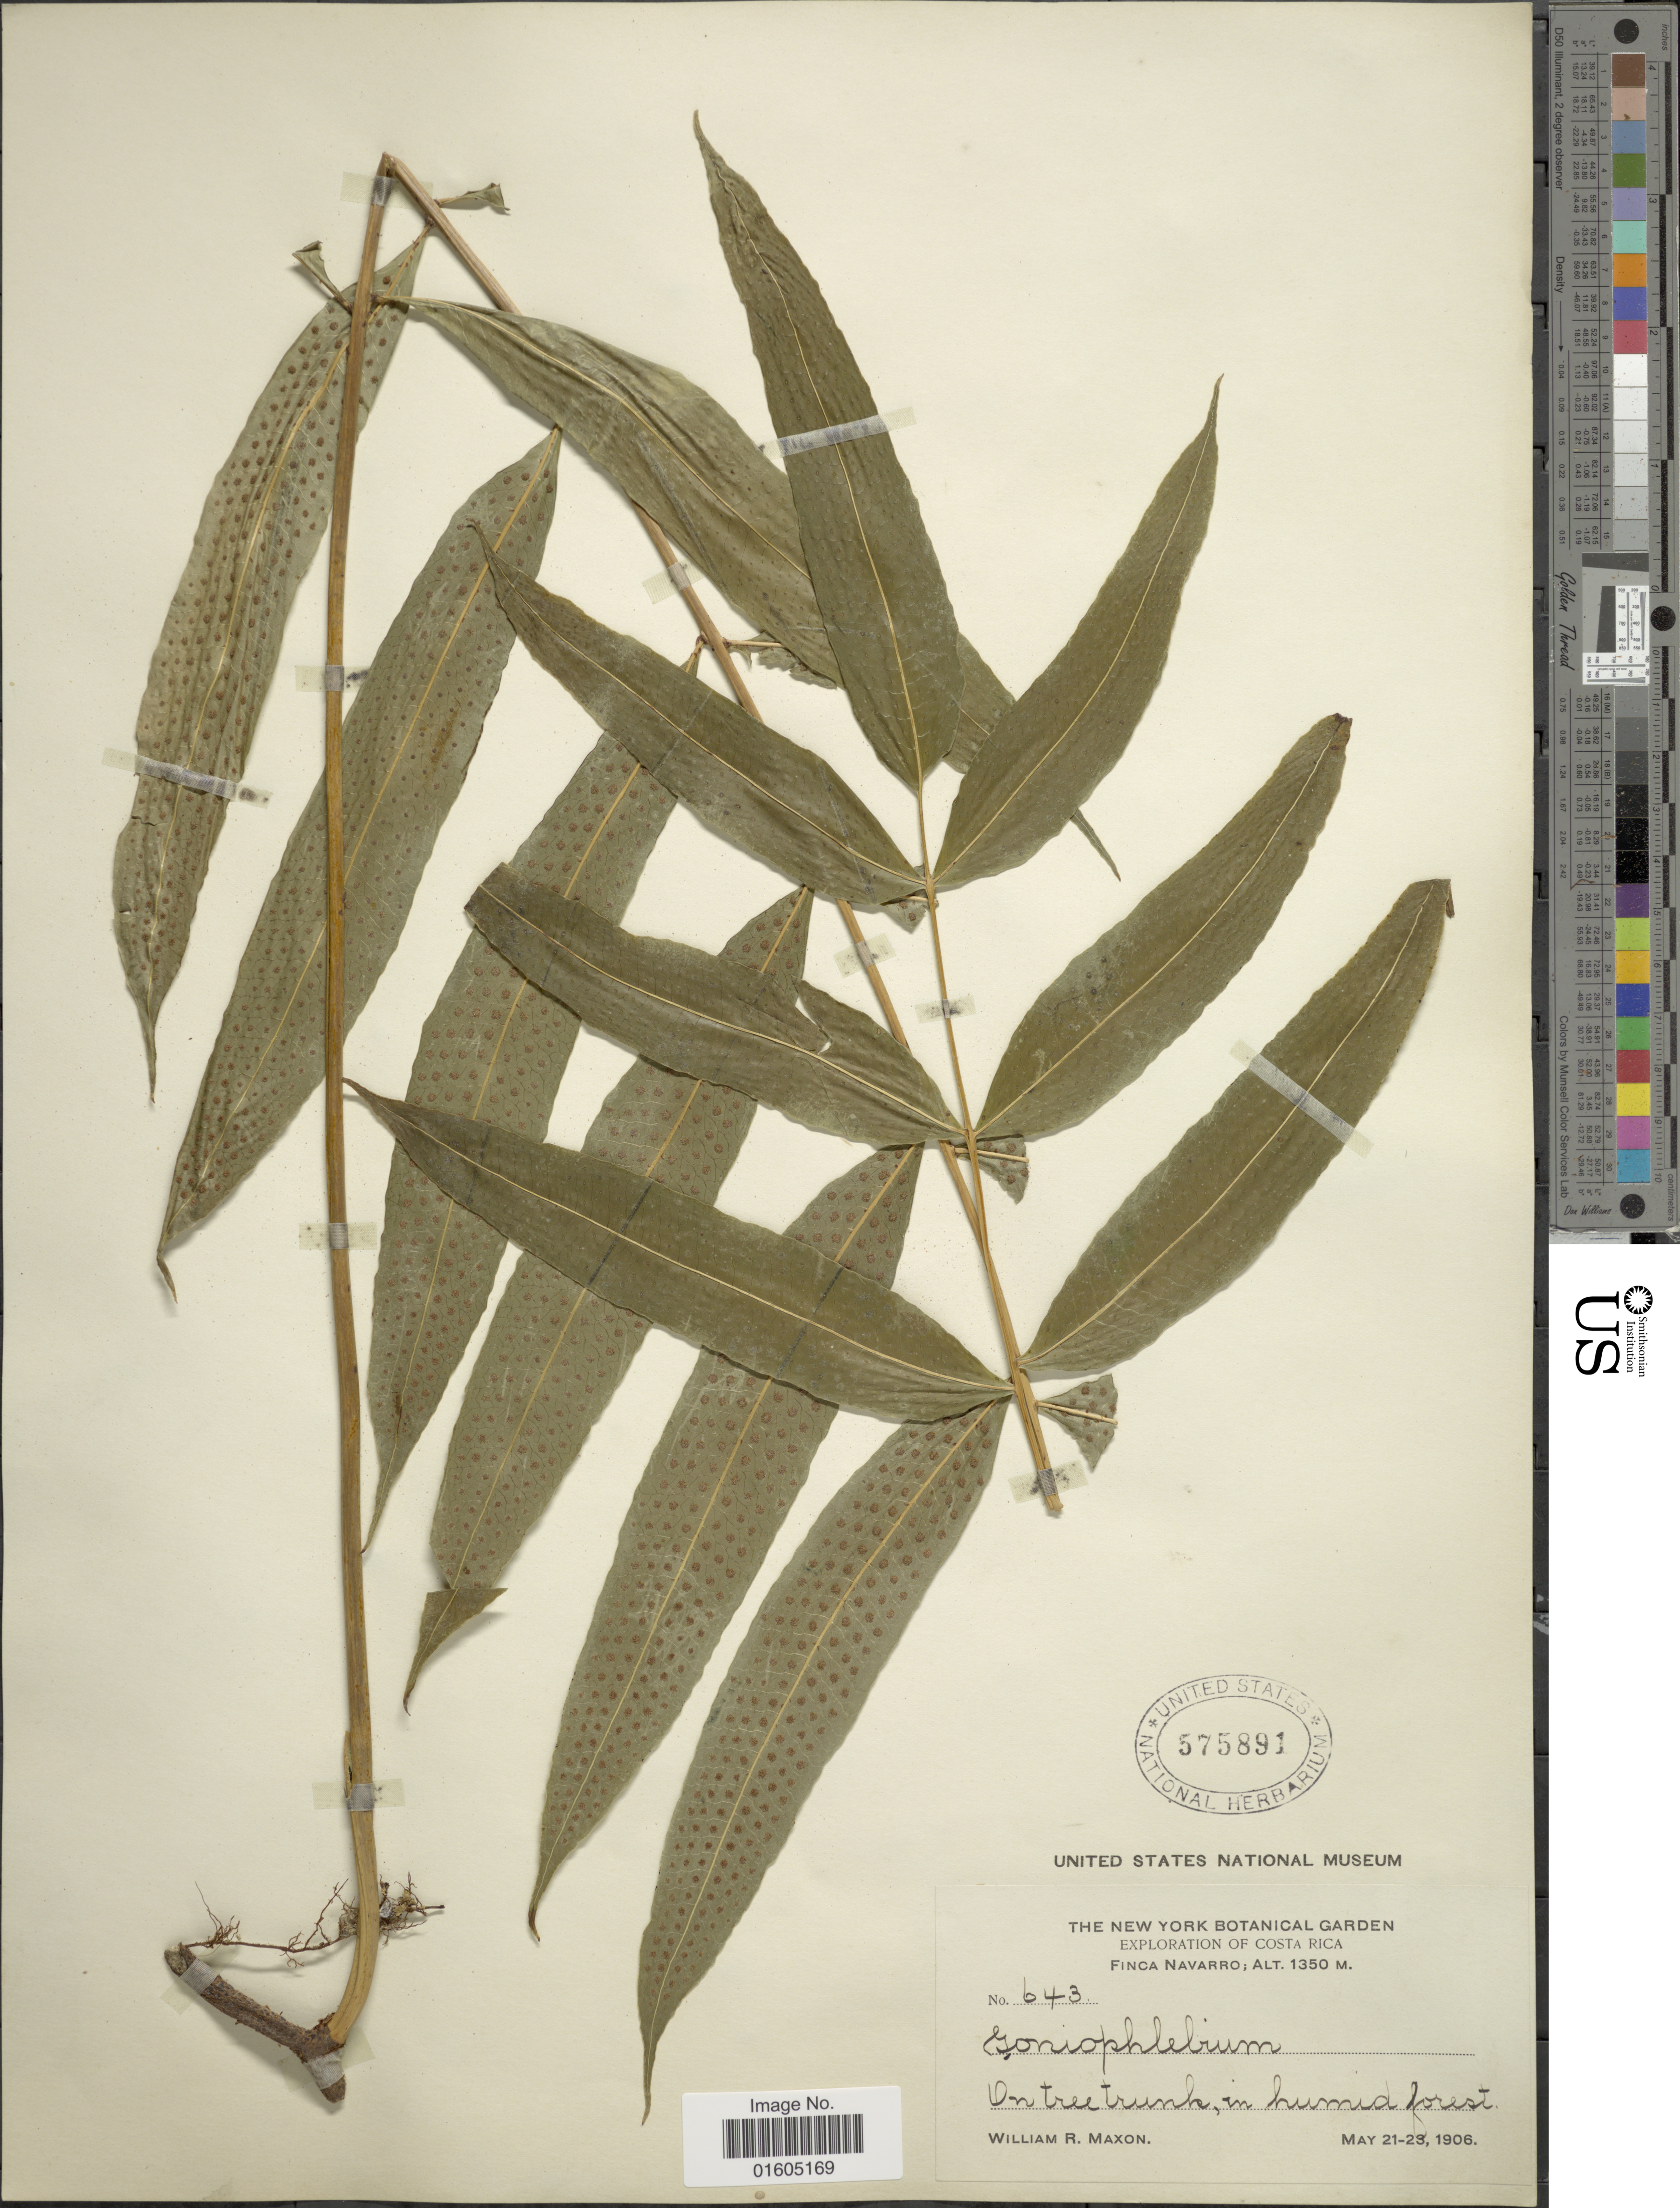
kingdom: Plantae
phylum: Tracheophyta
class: Polypodiopsida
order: Polypodiales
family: Polypodiaceae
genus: Serpocaulon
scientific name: Serpocaulon fraxinifolium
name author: (Jacq.) A.R. Sm.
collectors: W. R. Maxon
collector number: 643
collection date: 1906-05-21/1906-05-23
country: Costa Rica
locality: Costa Rica. Finca Navarro. On tree trunk, in humid forest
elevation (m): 1350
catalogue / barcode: US 575891